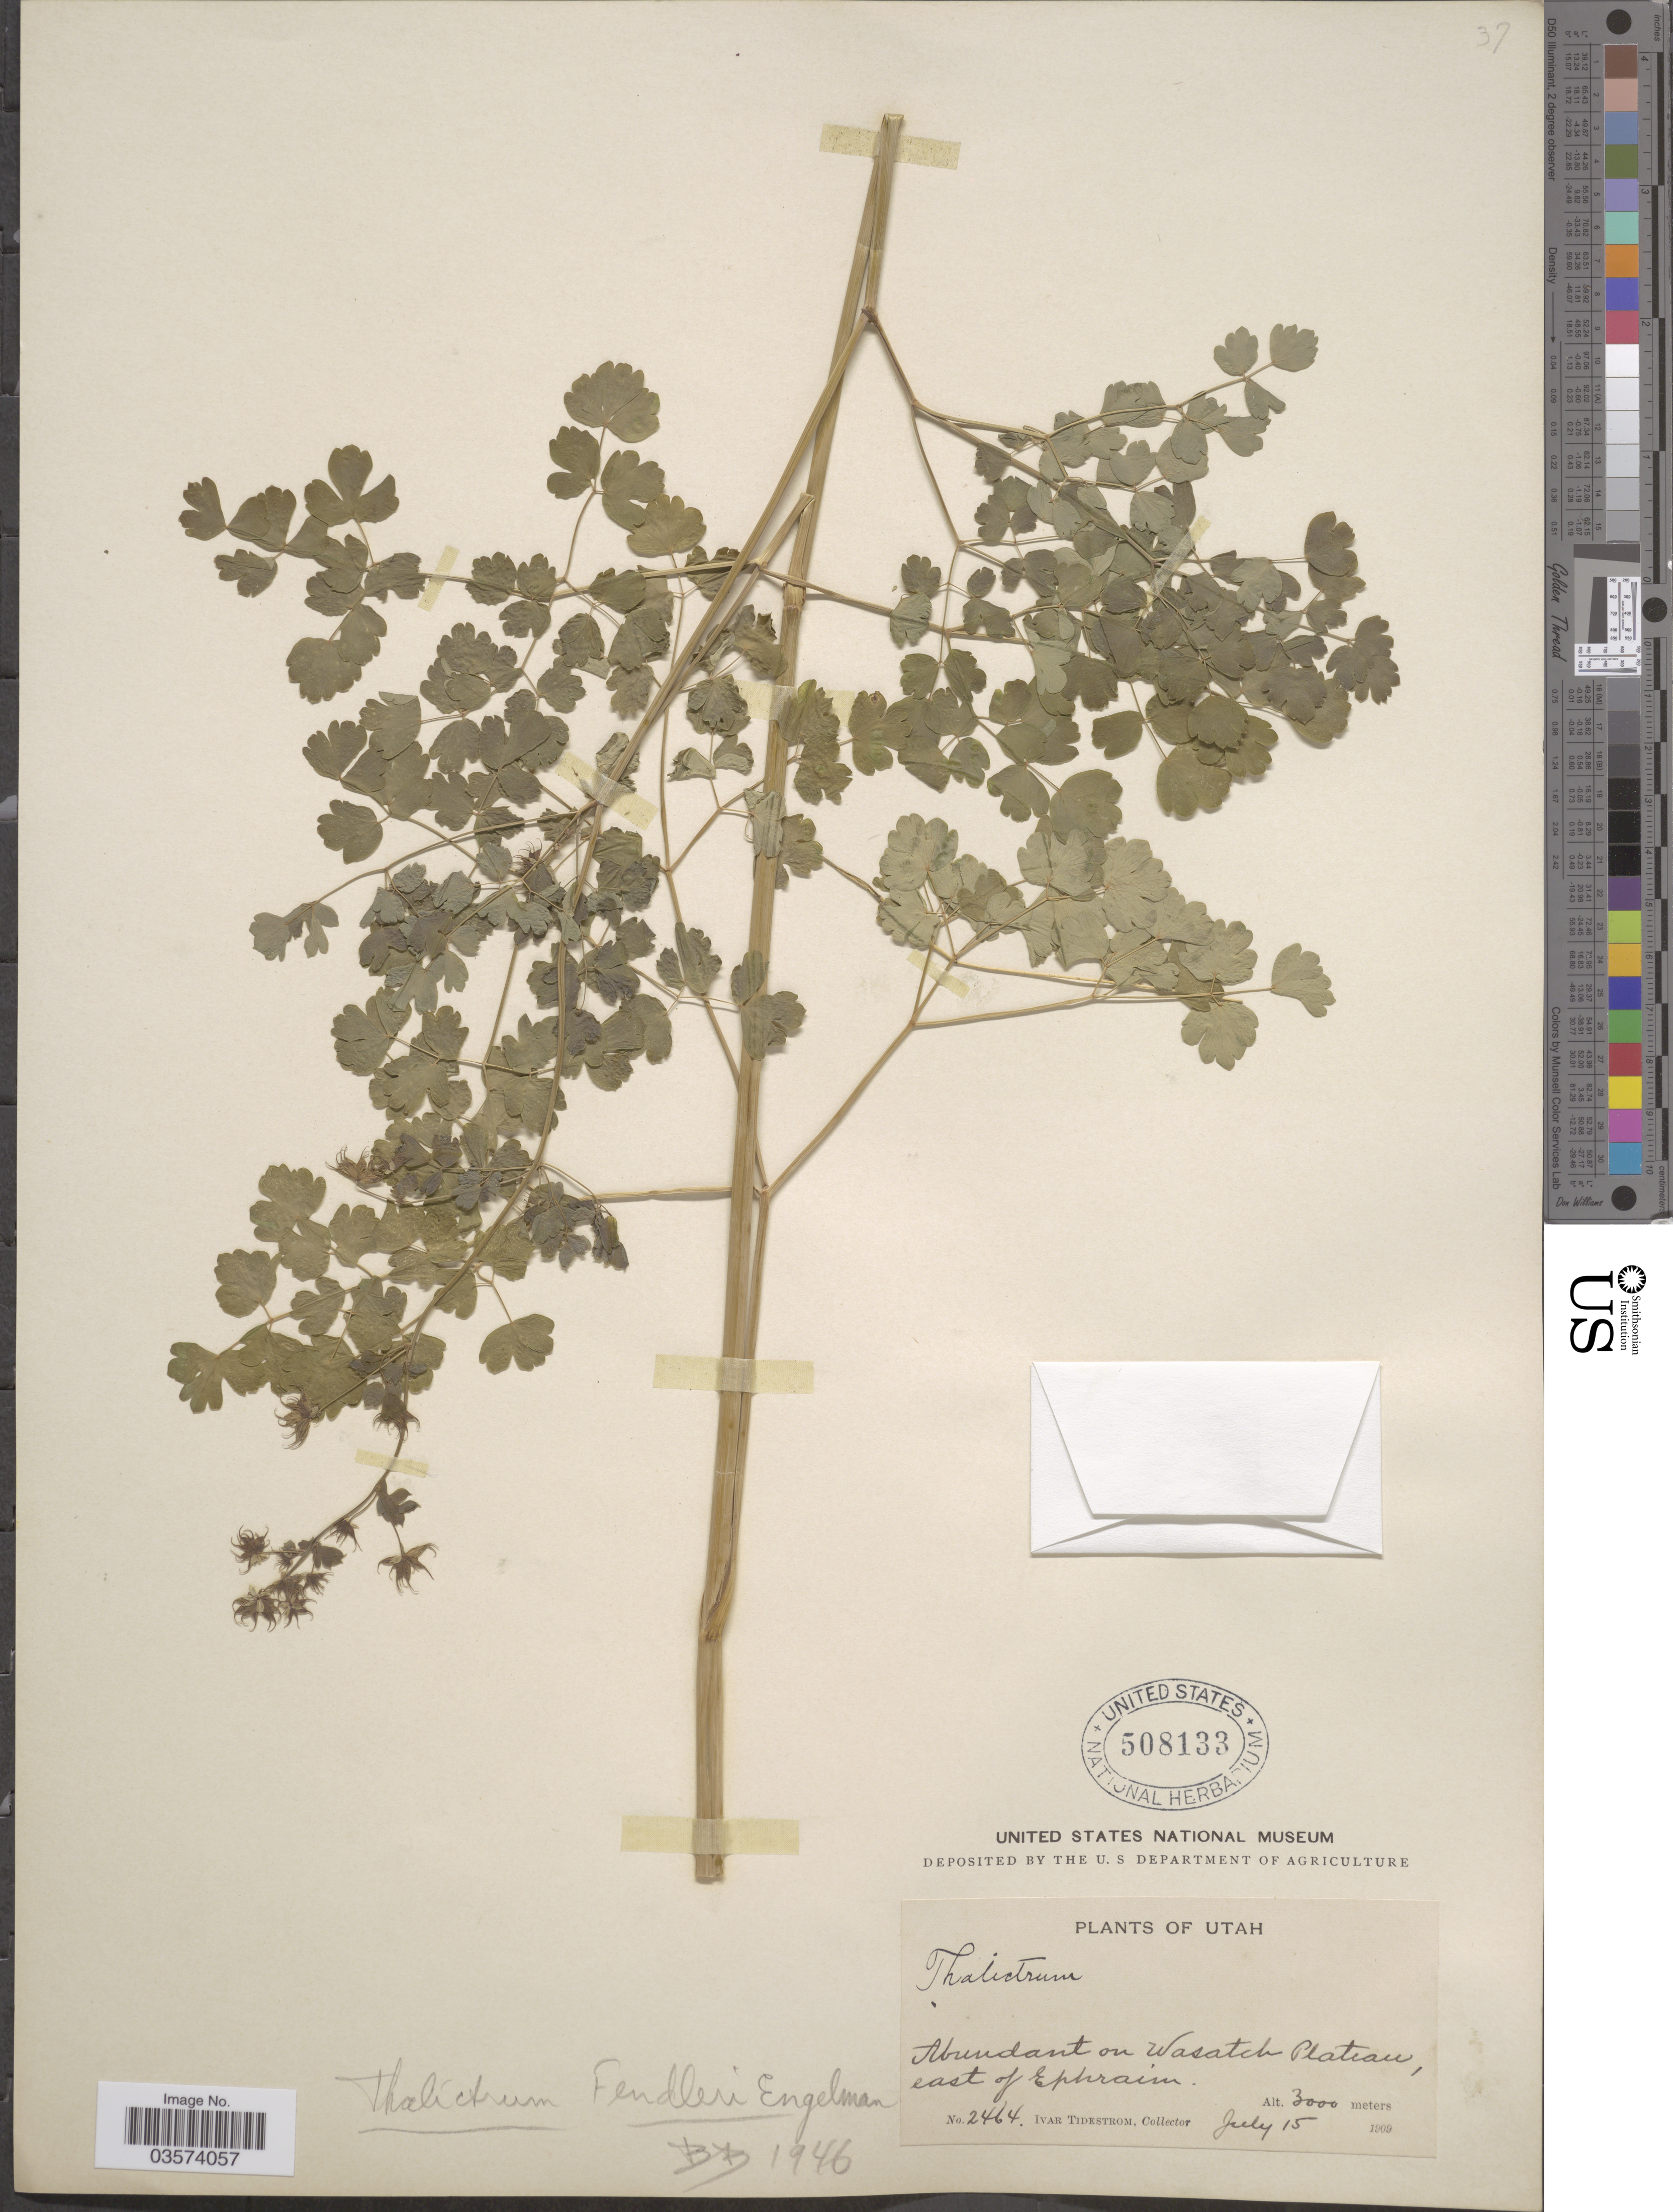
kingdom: Plantae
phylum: Tracheophyta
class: Magnoliopsida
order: Ranunculales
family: Ranunculaceae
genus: Thalictrum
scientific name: Thalictrum fendleri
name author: Engelm. ex A. Gray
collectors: I. F. Tidestrom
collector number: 2464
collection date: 1909-07-15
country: United States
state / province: Utah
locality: Wasatch Plateau, east of Ephraim.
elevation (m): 3000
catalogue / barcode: US 508133